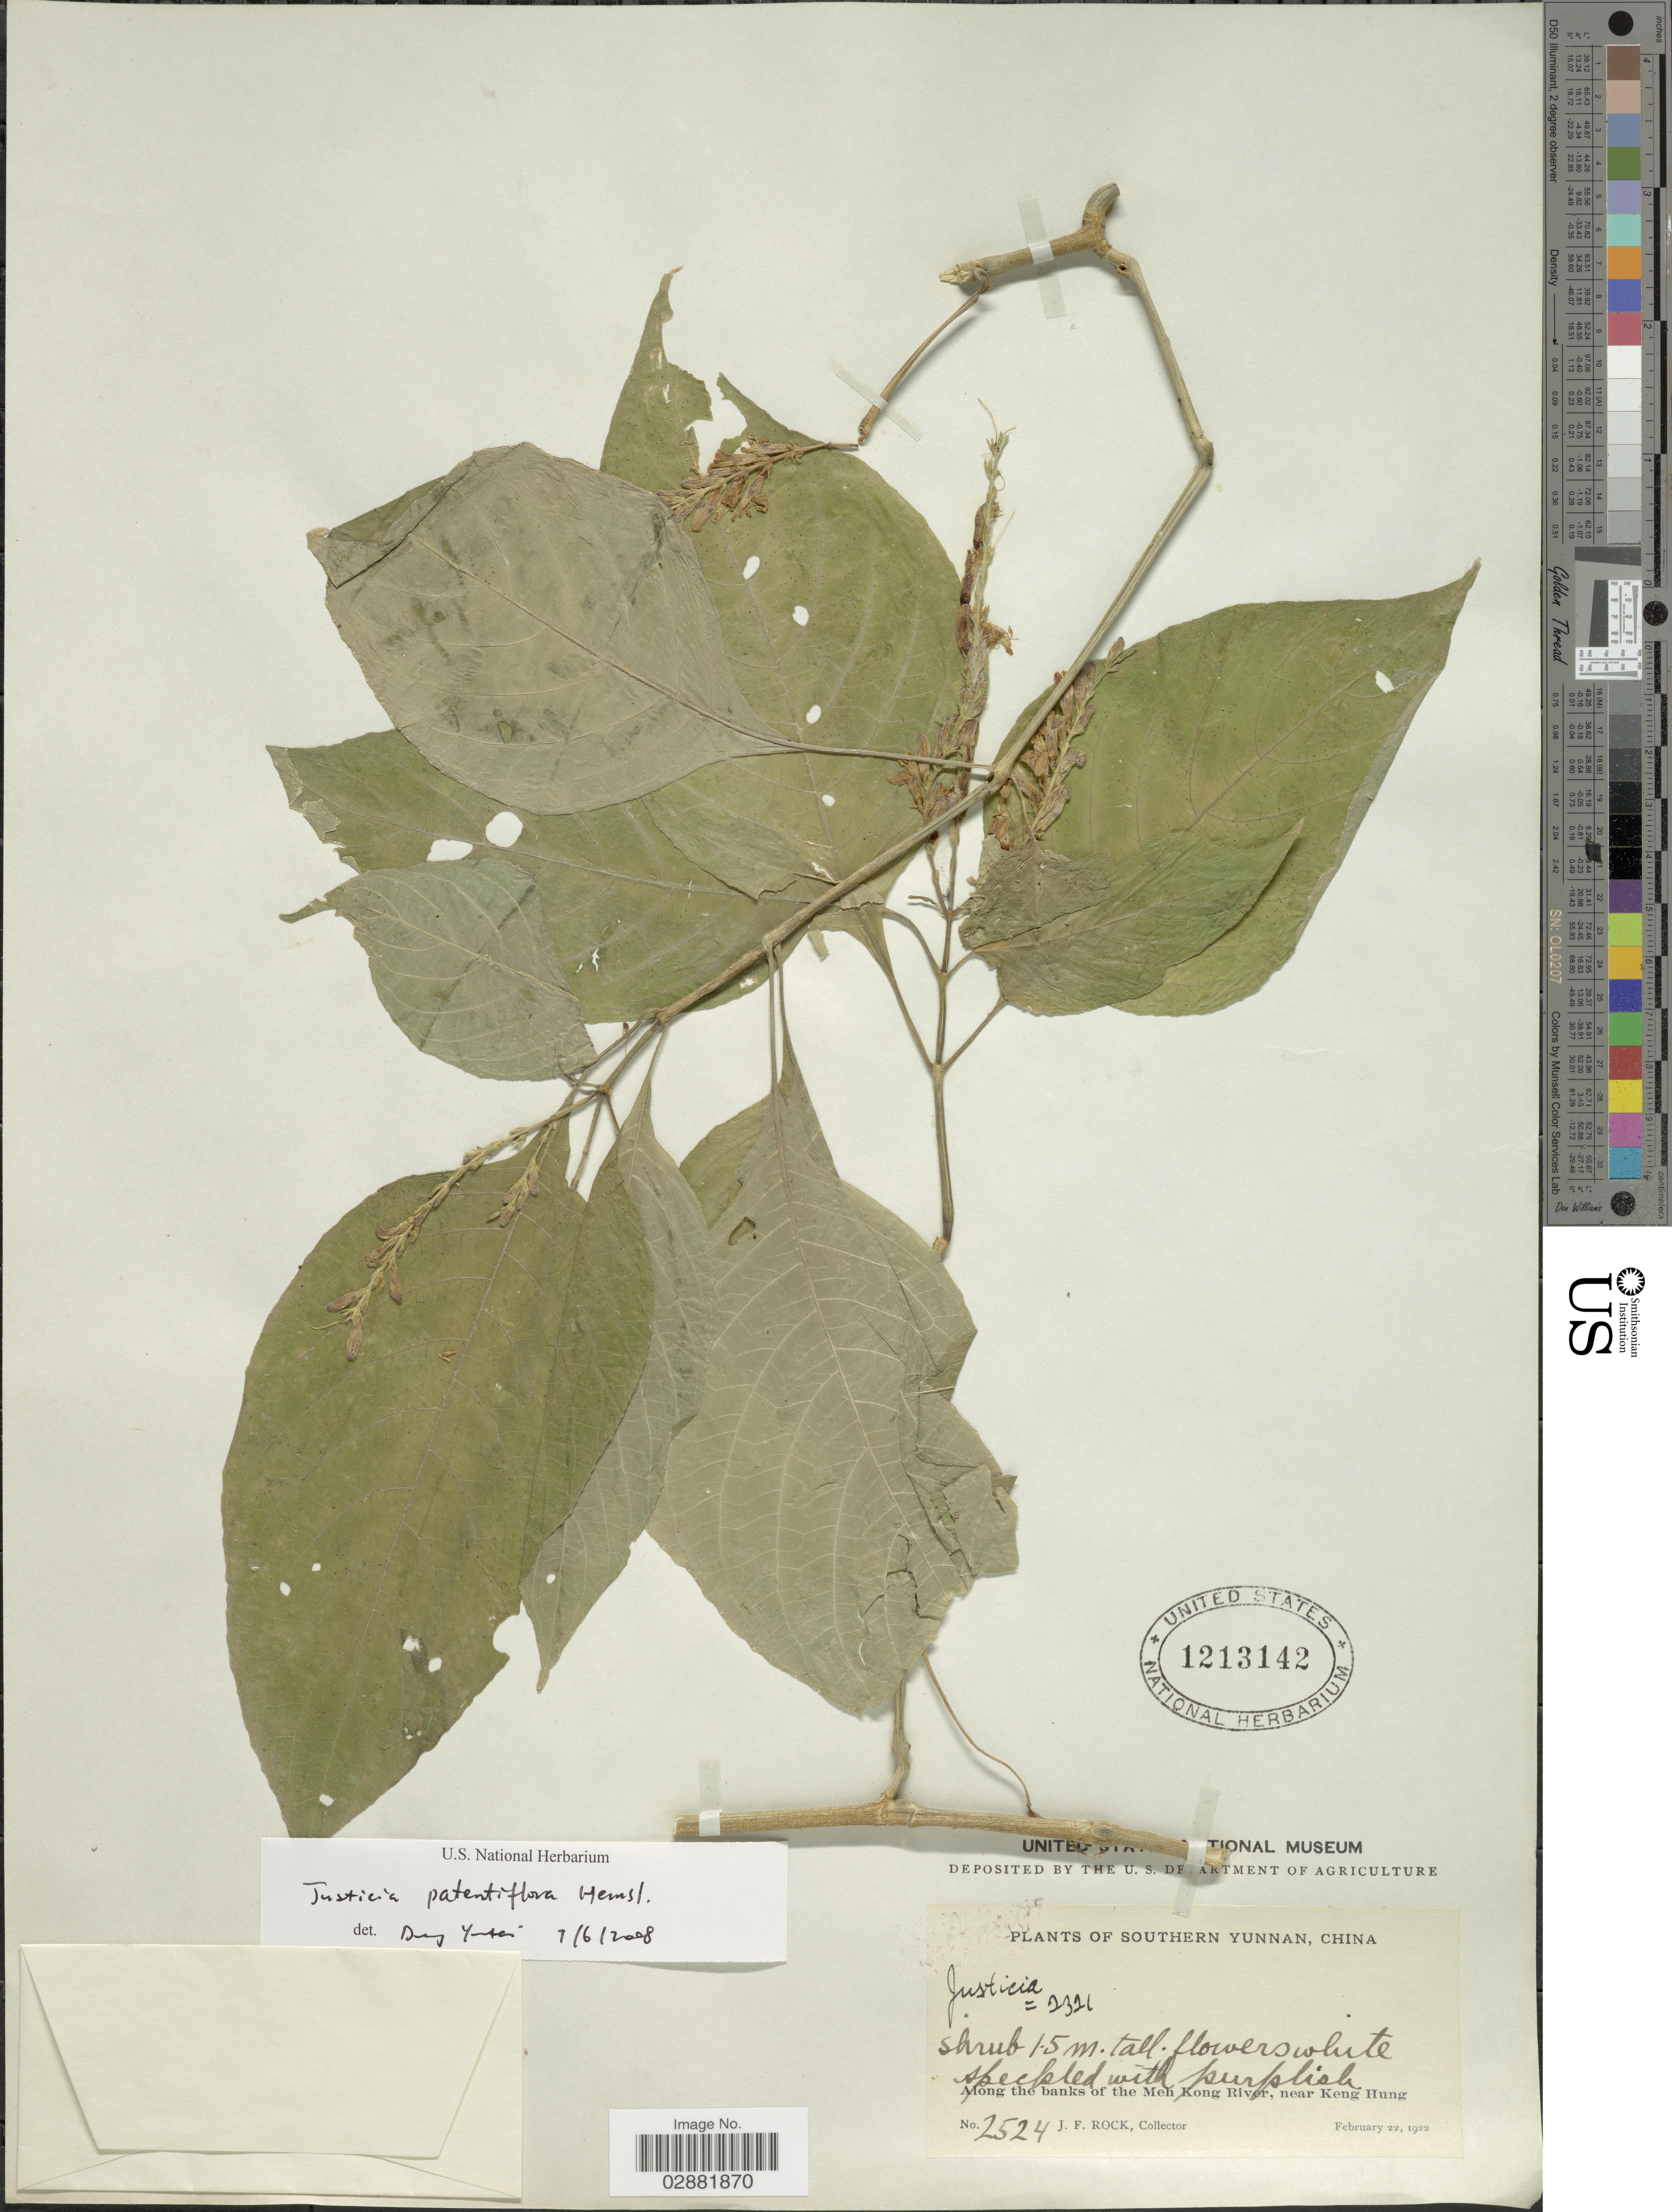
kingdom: Plantae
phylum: Tracheophyta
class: Magnoliopsida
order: Lamiales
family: Acanthaceae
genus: Justicia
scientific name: Justicia patentiflora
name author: Hemsl.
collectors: J. Rock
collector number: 2524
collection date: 1922-02-22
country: China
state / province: Yunnan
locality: Southern Yunnan, Along the banks of the Meh Kong River, near Keng Hung.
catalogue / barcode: US 1213142